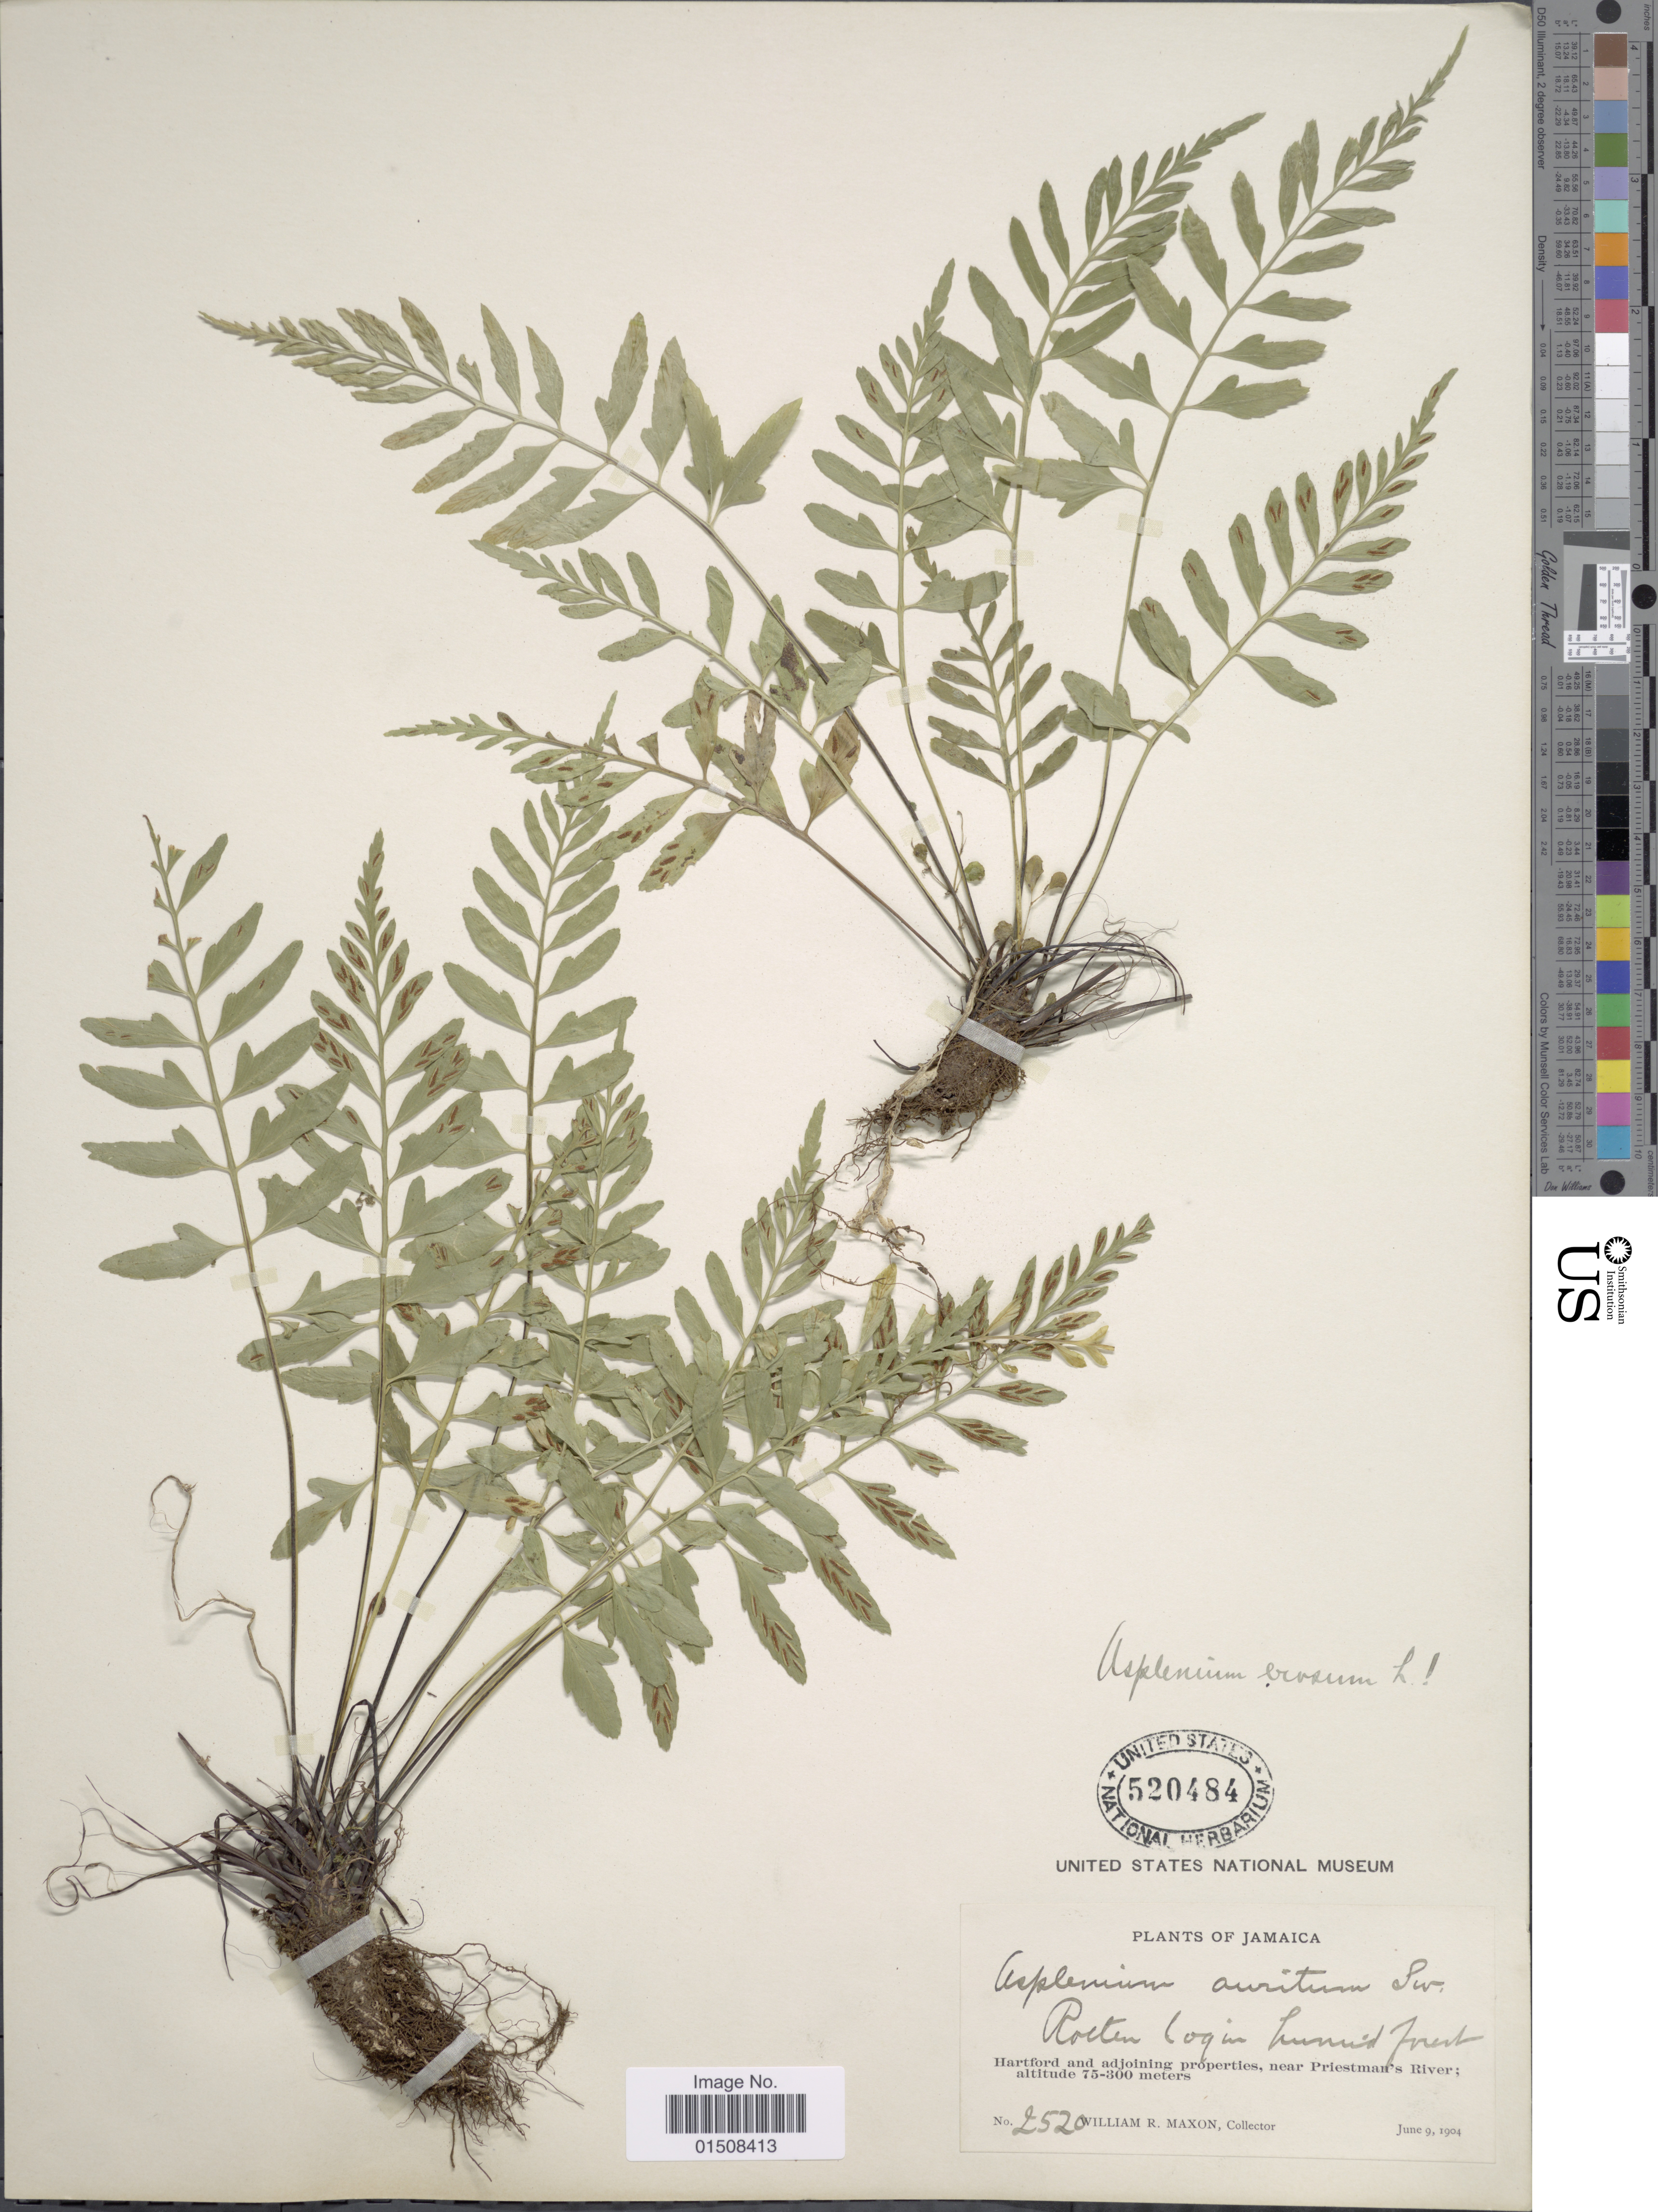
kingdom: Plantae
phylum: Tracheophyta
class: Polypodiopsida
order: Polypodiales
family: Aspleniaceae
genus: Asplenium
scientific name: Asplenium auritum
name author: Sw.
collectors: W. R. Maxon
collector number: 2520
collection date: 1904-06-09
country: Jamaica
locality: Hartford and adjoining properties, near Priestman's River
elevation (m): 75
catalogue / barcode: US 520484